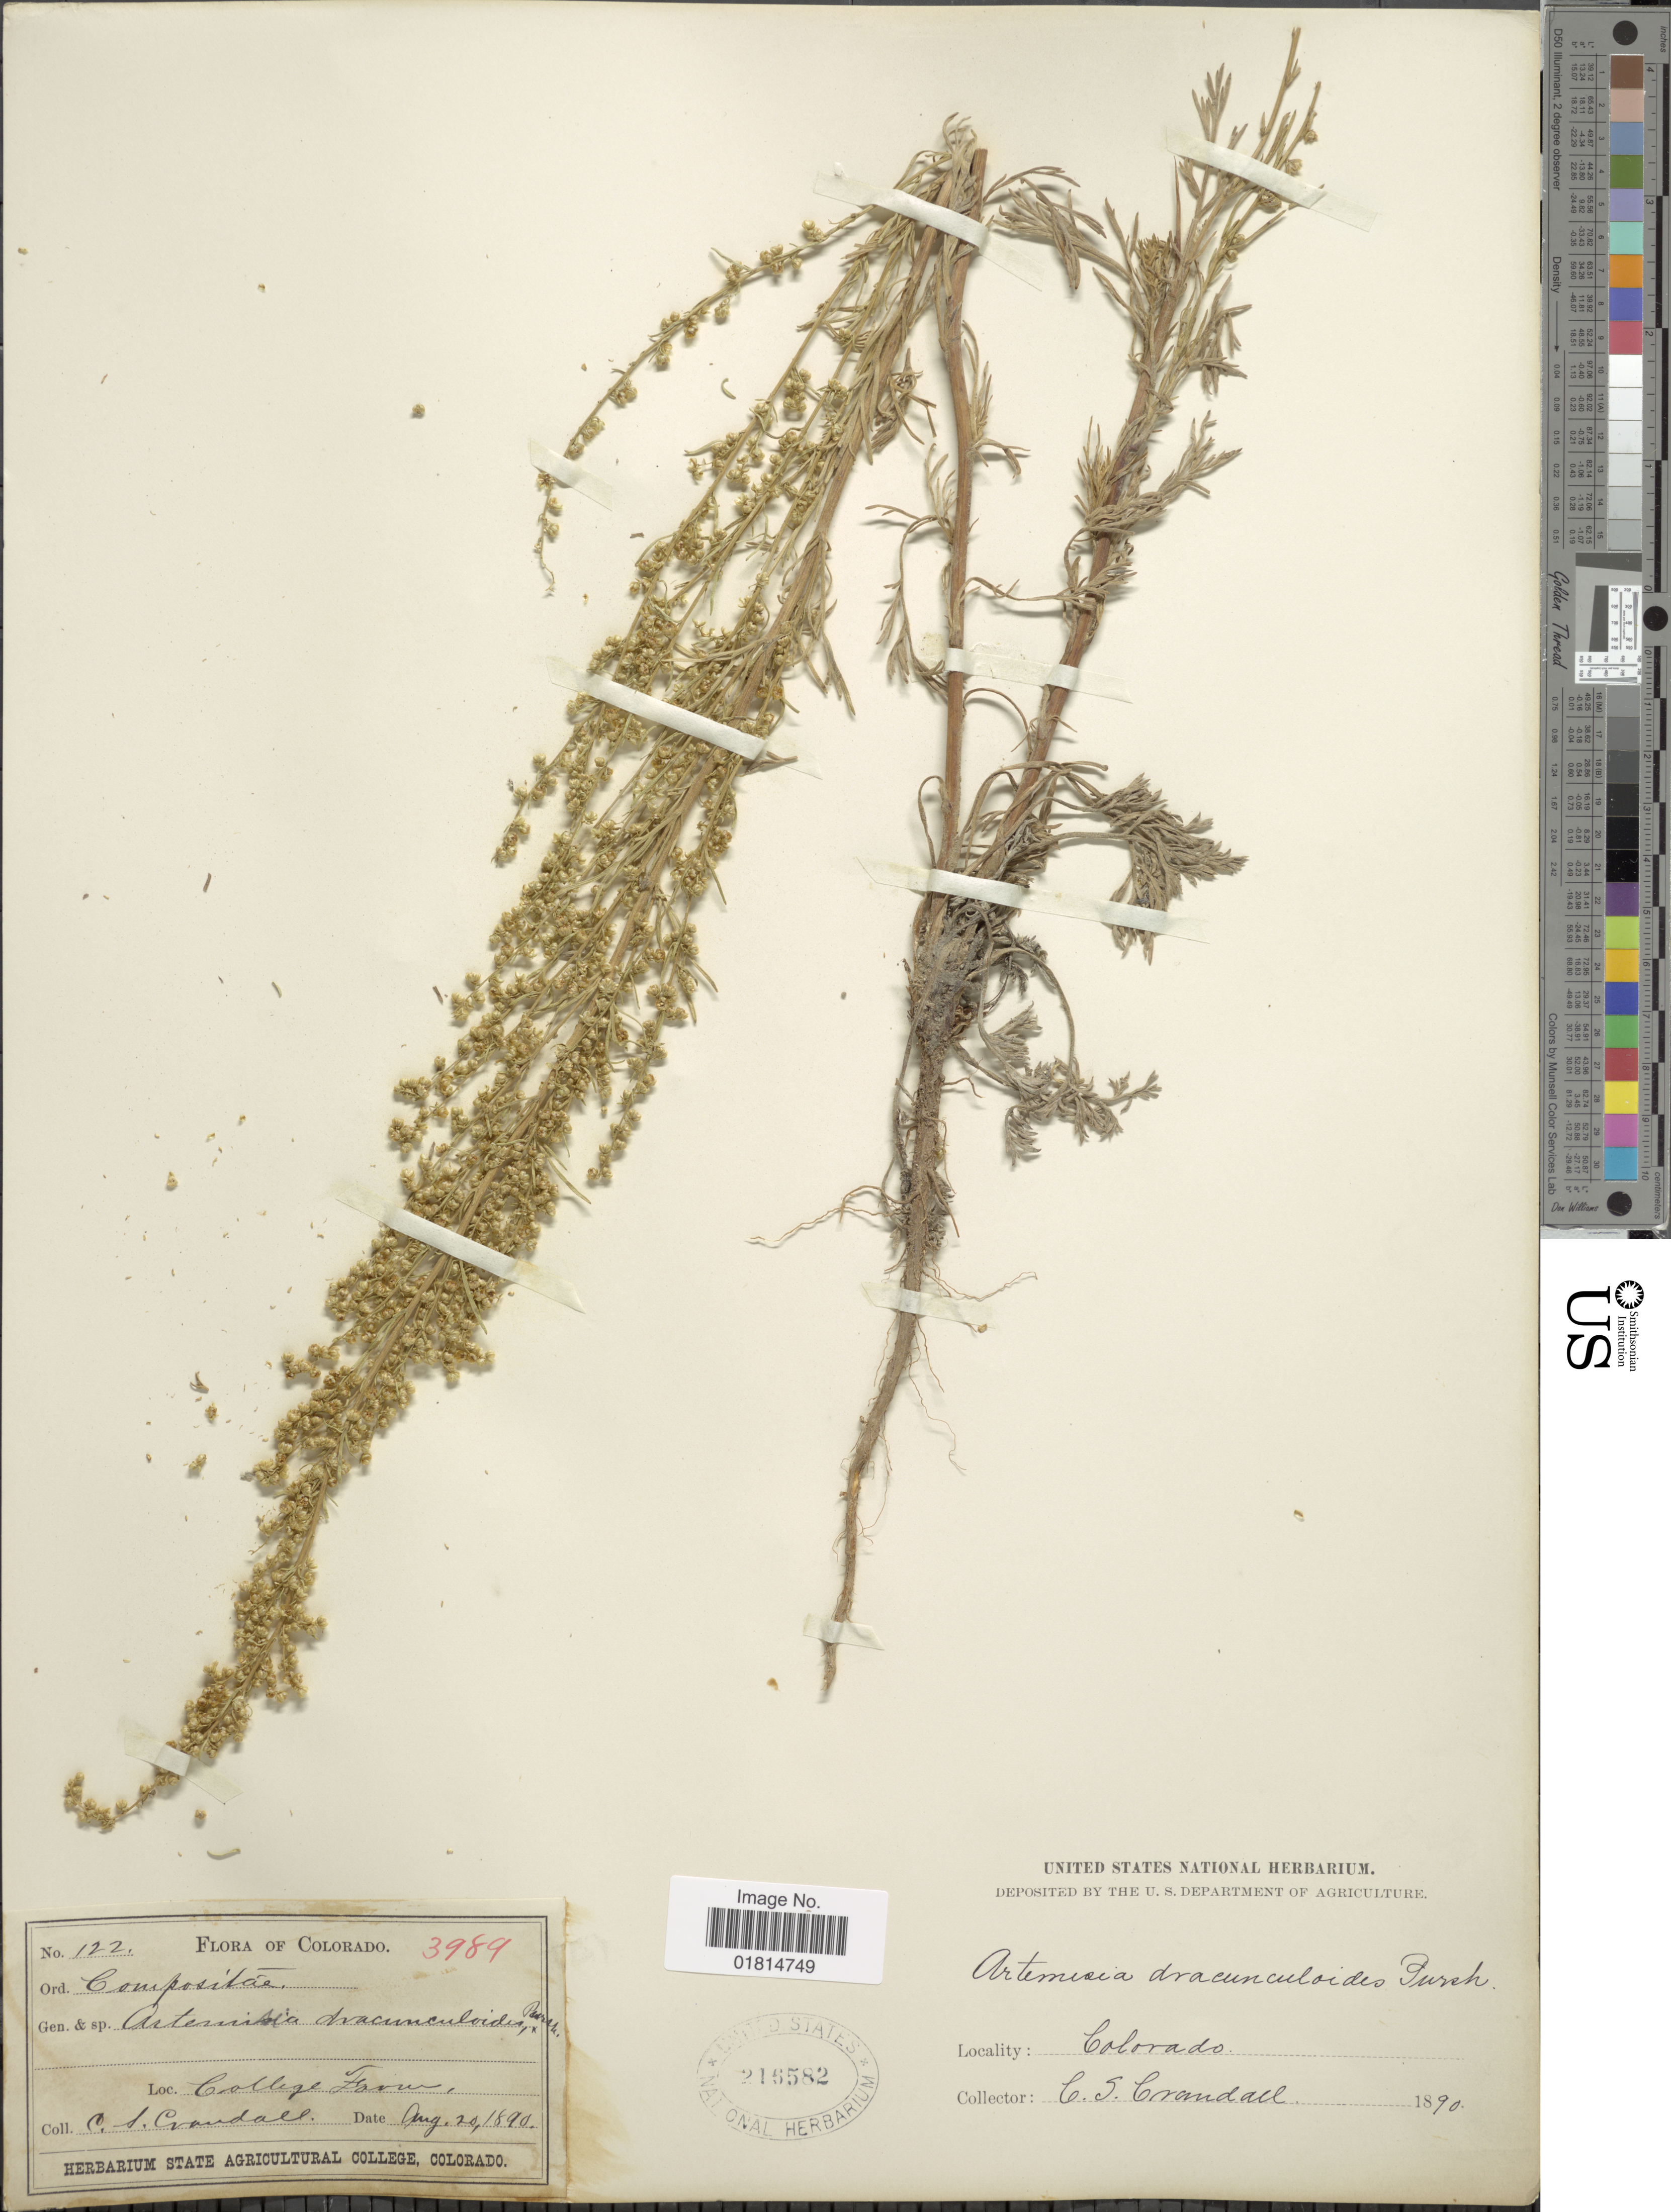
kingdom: Plantae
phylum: Tracheophyta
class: Magnoliopsida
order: Asterales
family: Asteraceae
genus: Artemisia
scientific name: Artemisia camporum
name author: Rydb.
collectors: C. Crandall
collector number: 122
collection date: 1890-08-20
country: United States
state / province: Colorado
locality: College Farm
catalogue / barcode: US 216582